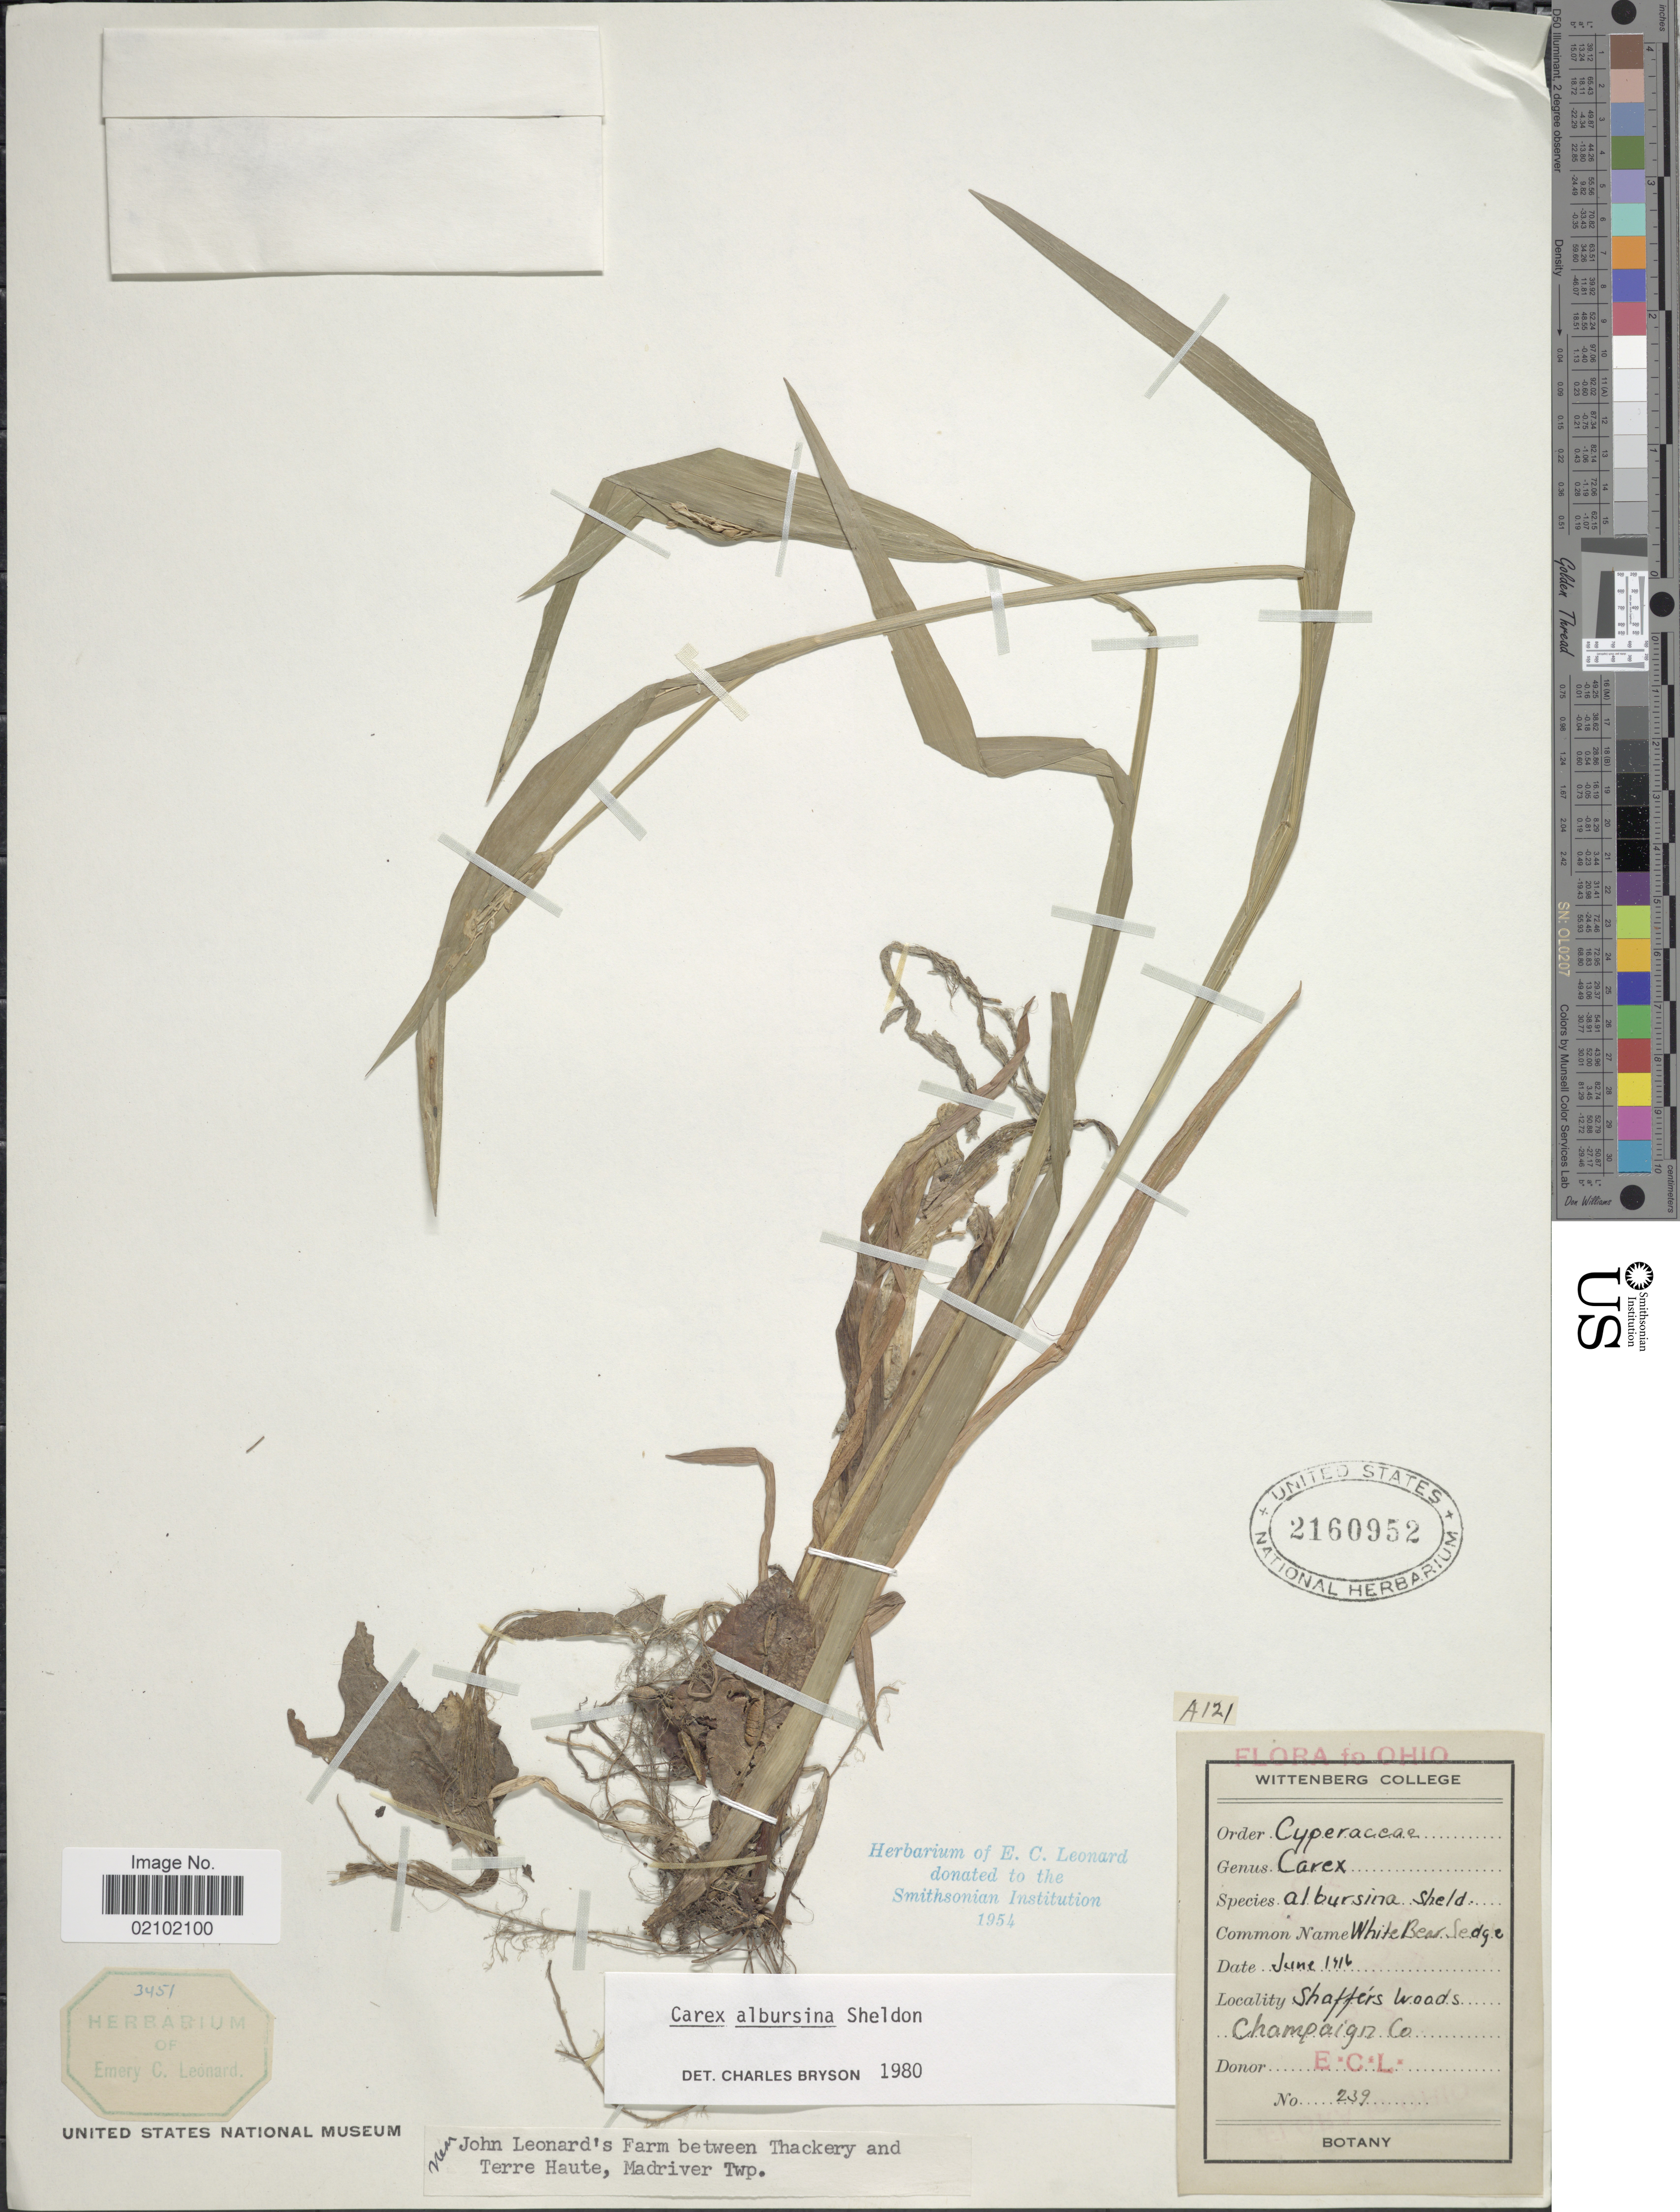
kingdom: Plantae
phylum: Tracheophyta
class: Liliopsida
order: Poales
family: Cyperaceae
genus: Carex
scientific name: Carex albursina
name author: E. Sheld.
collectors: E. C. Leonard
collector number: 239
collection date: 1916-06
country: United States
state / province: Ohio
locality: Shaffer's Woods. Champaign Co.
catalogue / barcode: US 2160952